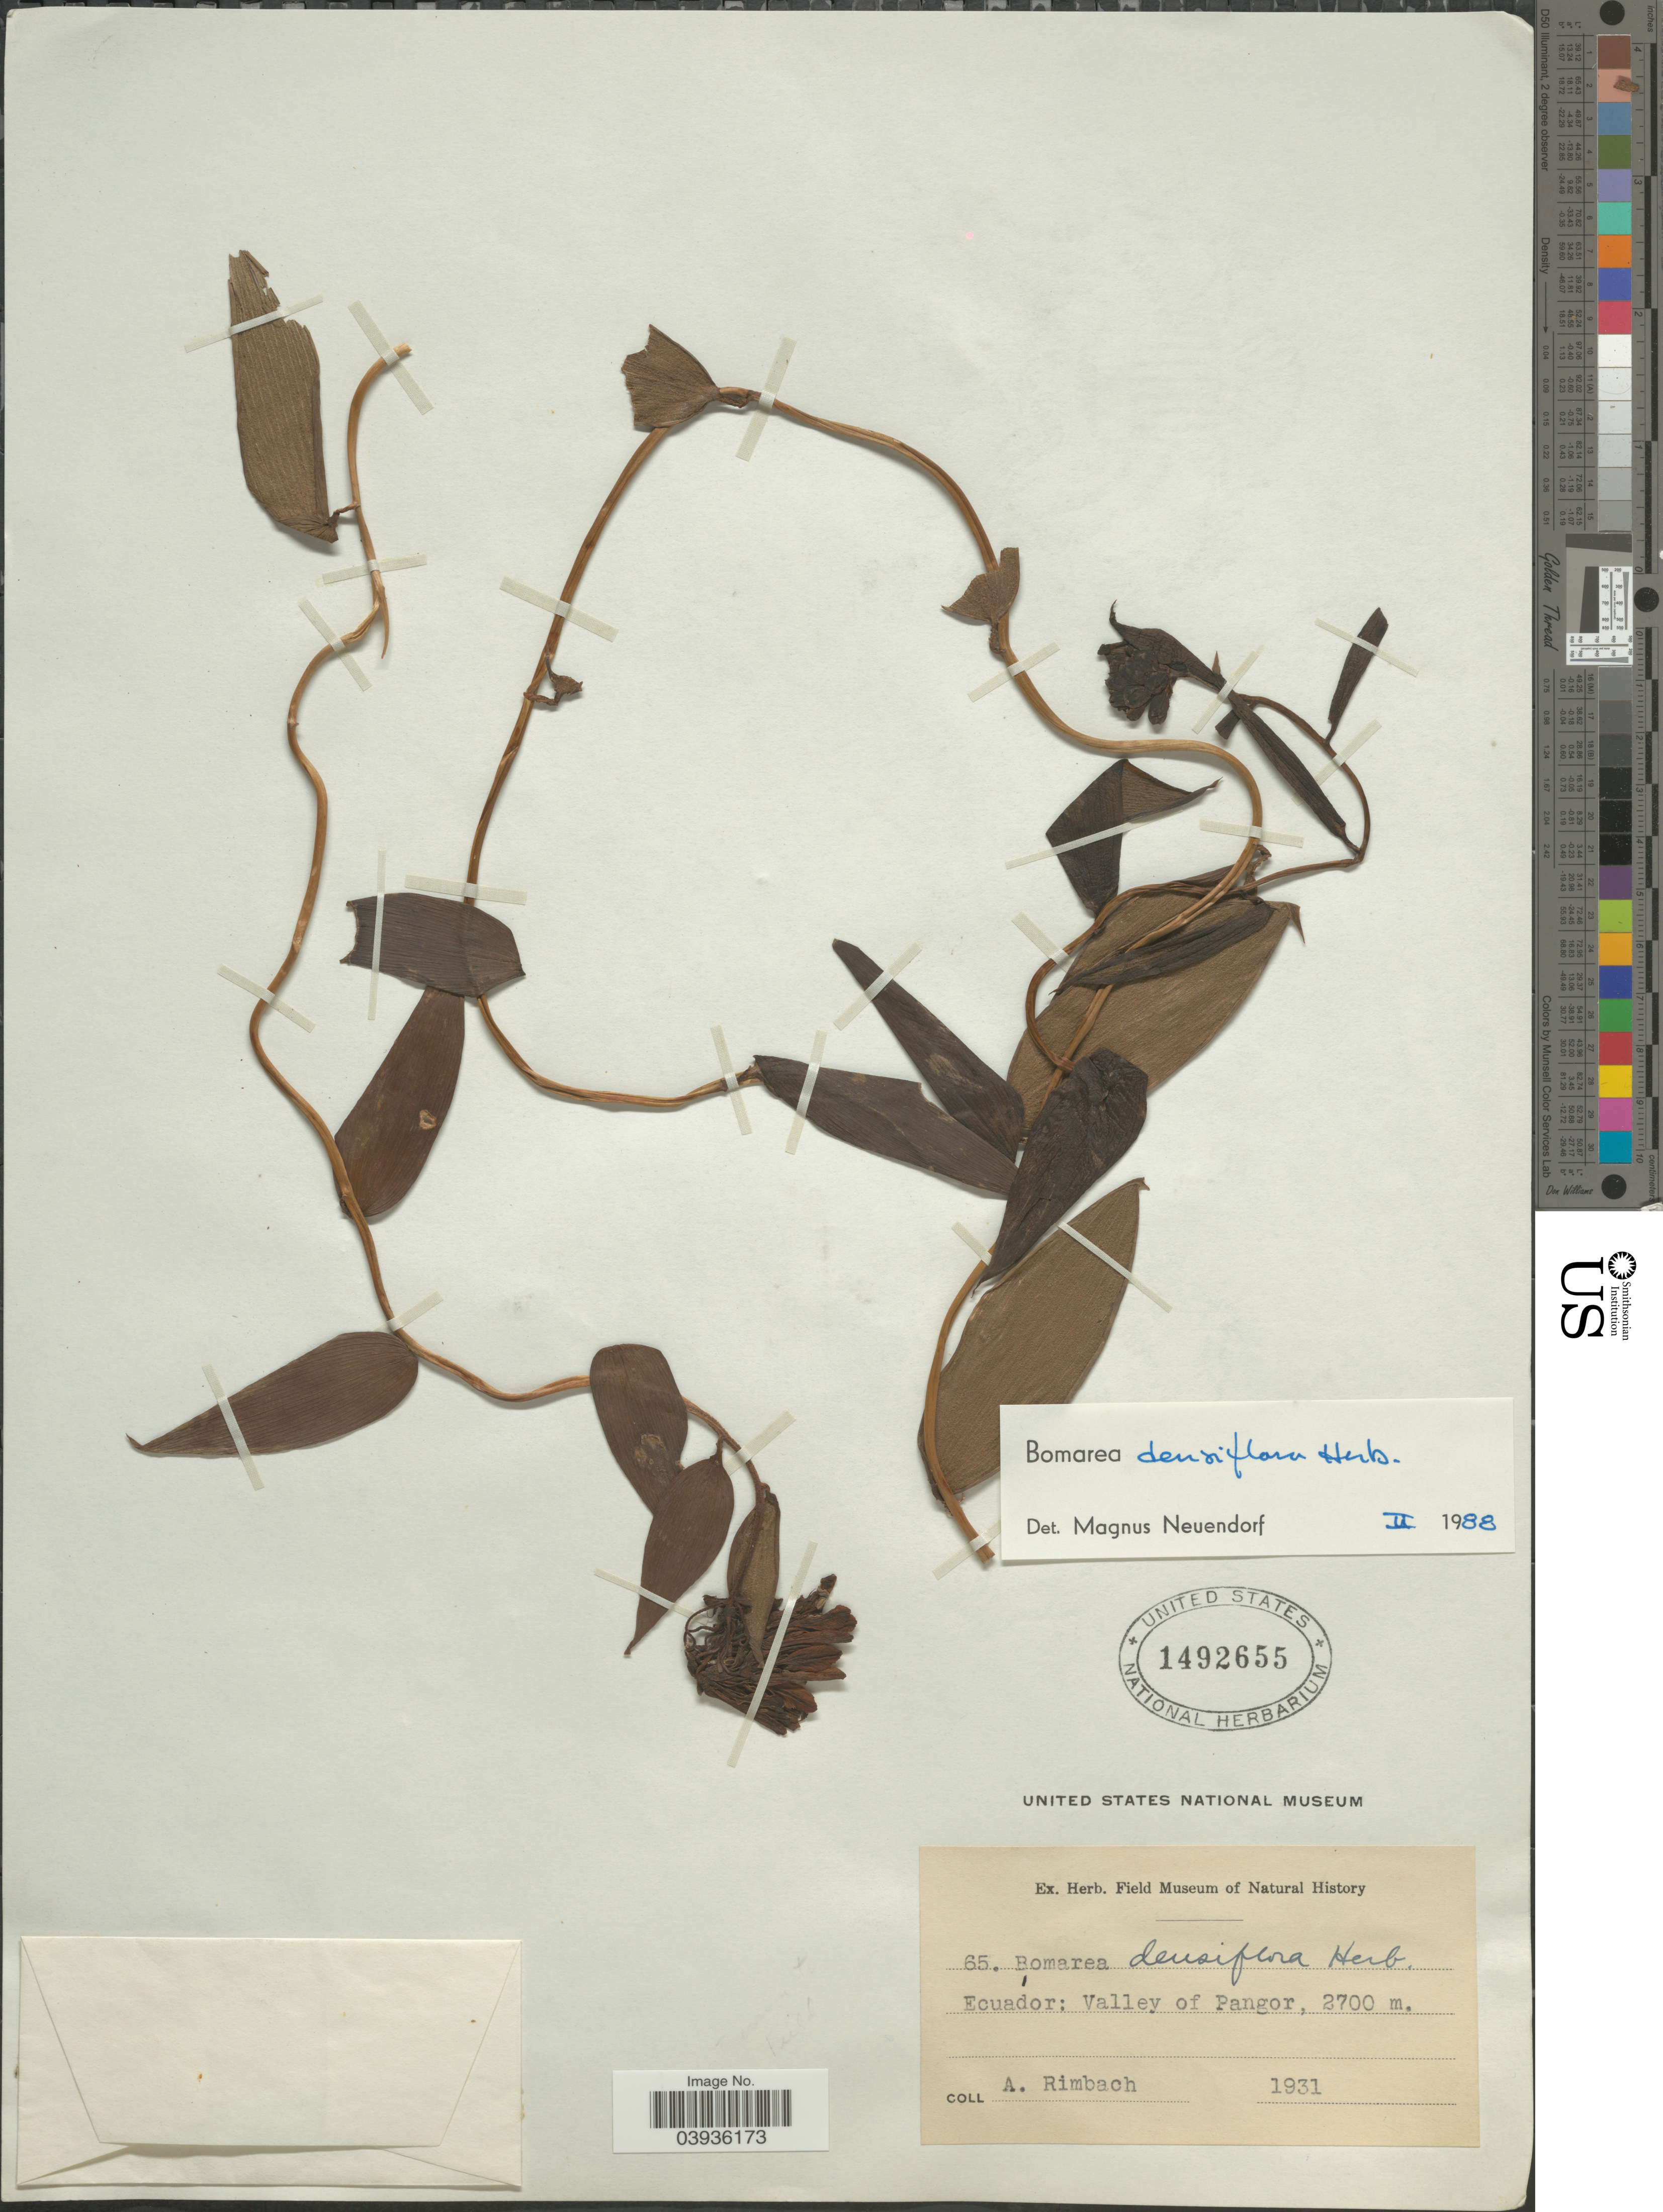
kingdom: Plantae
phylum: Tracheophyta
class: Liliopsida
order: Liliales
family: Alstroemeriaceae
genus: Bomarea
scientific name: Bomarea densiflora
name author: Herb.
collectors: A. Rimbach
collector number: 65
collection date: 1931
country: Ecuador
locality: Valley of Pangor.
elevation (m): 2700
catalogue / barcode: US 1492655